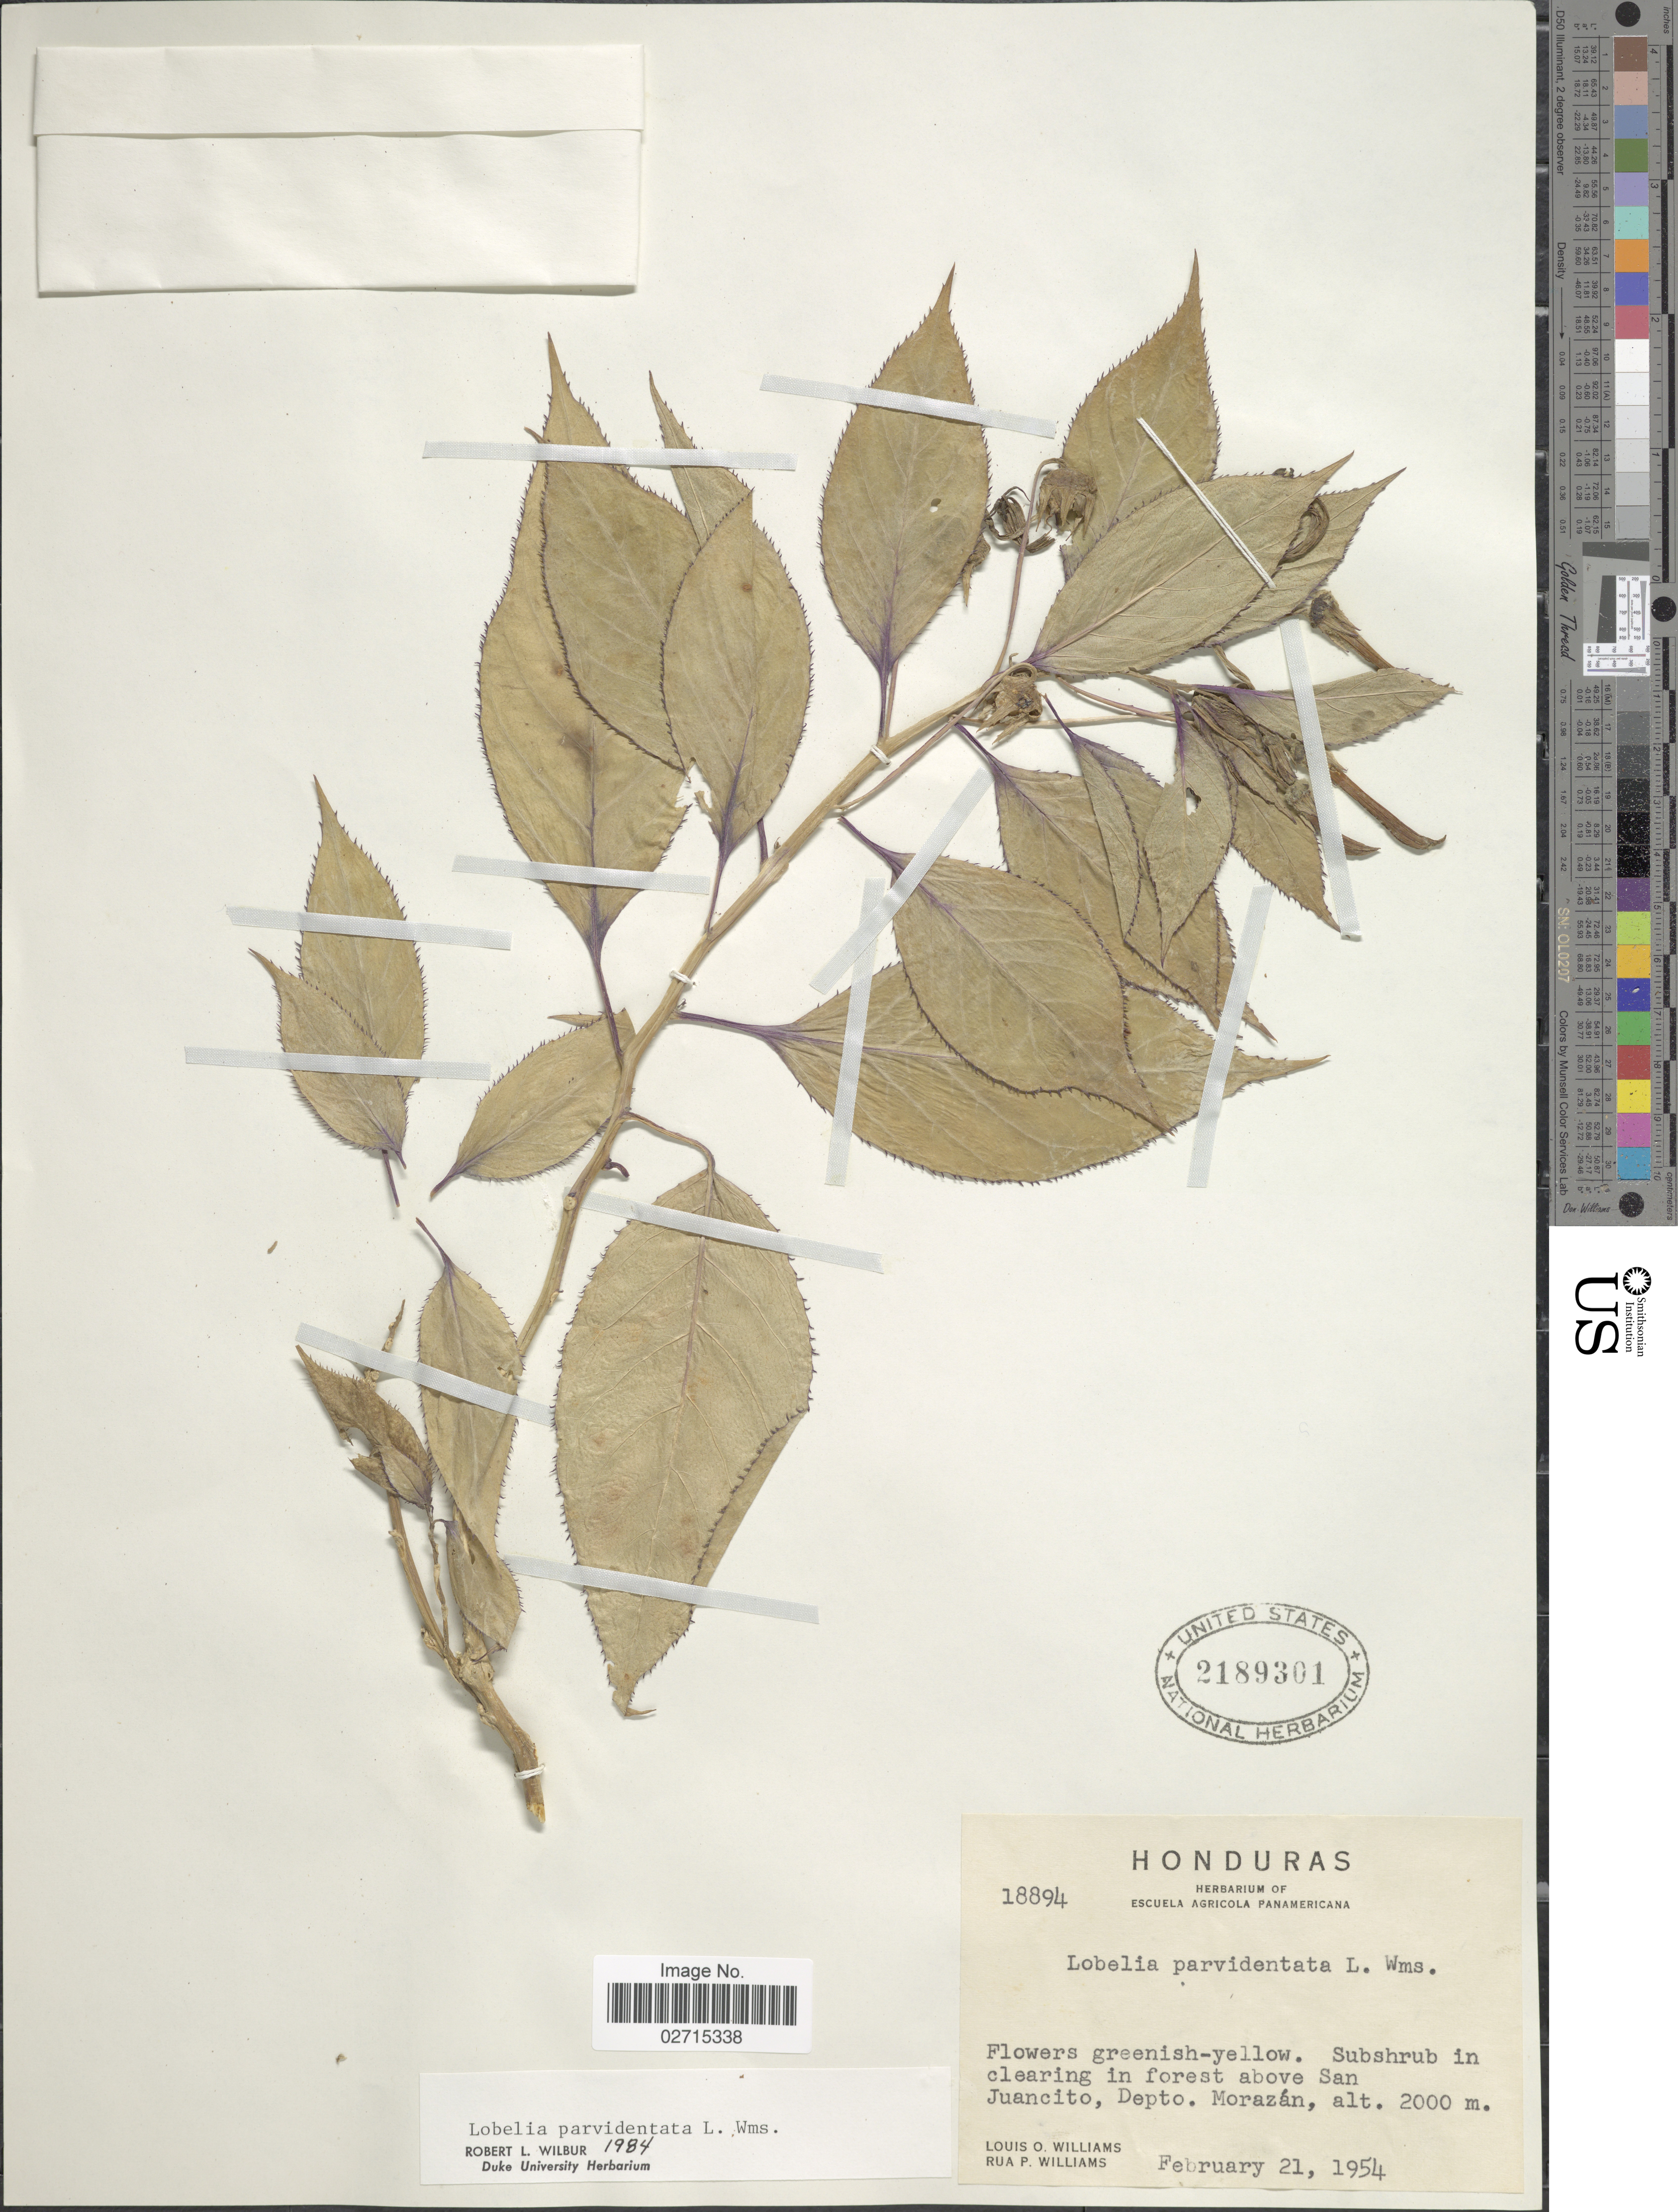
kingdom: Plantae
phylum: Tracheophyta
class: Magnoliopsida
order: Asterales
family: Campanulaceae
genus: Lobelia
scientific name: Lobelia parvidentata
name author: L.O. Williams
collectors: L. O. Williams & T. P. Williams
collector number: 18894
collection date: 1954-02-21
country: Honduras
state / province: Fco. Morazán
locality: Subshrub in clearing in forest above San Juancito, Depto. Morazán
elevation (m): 2000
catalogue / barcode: US 2189301